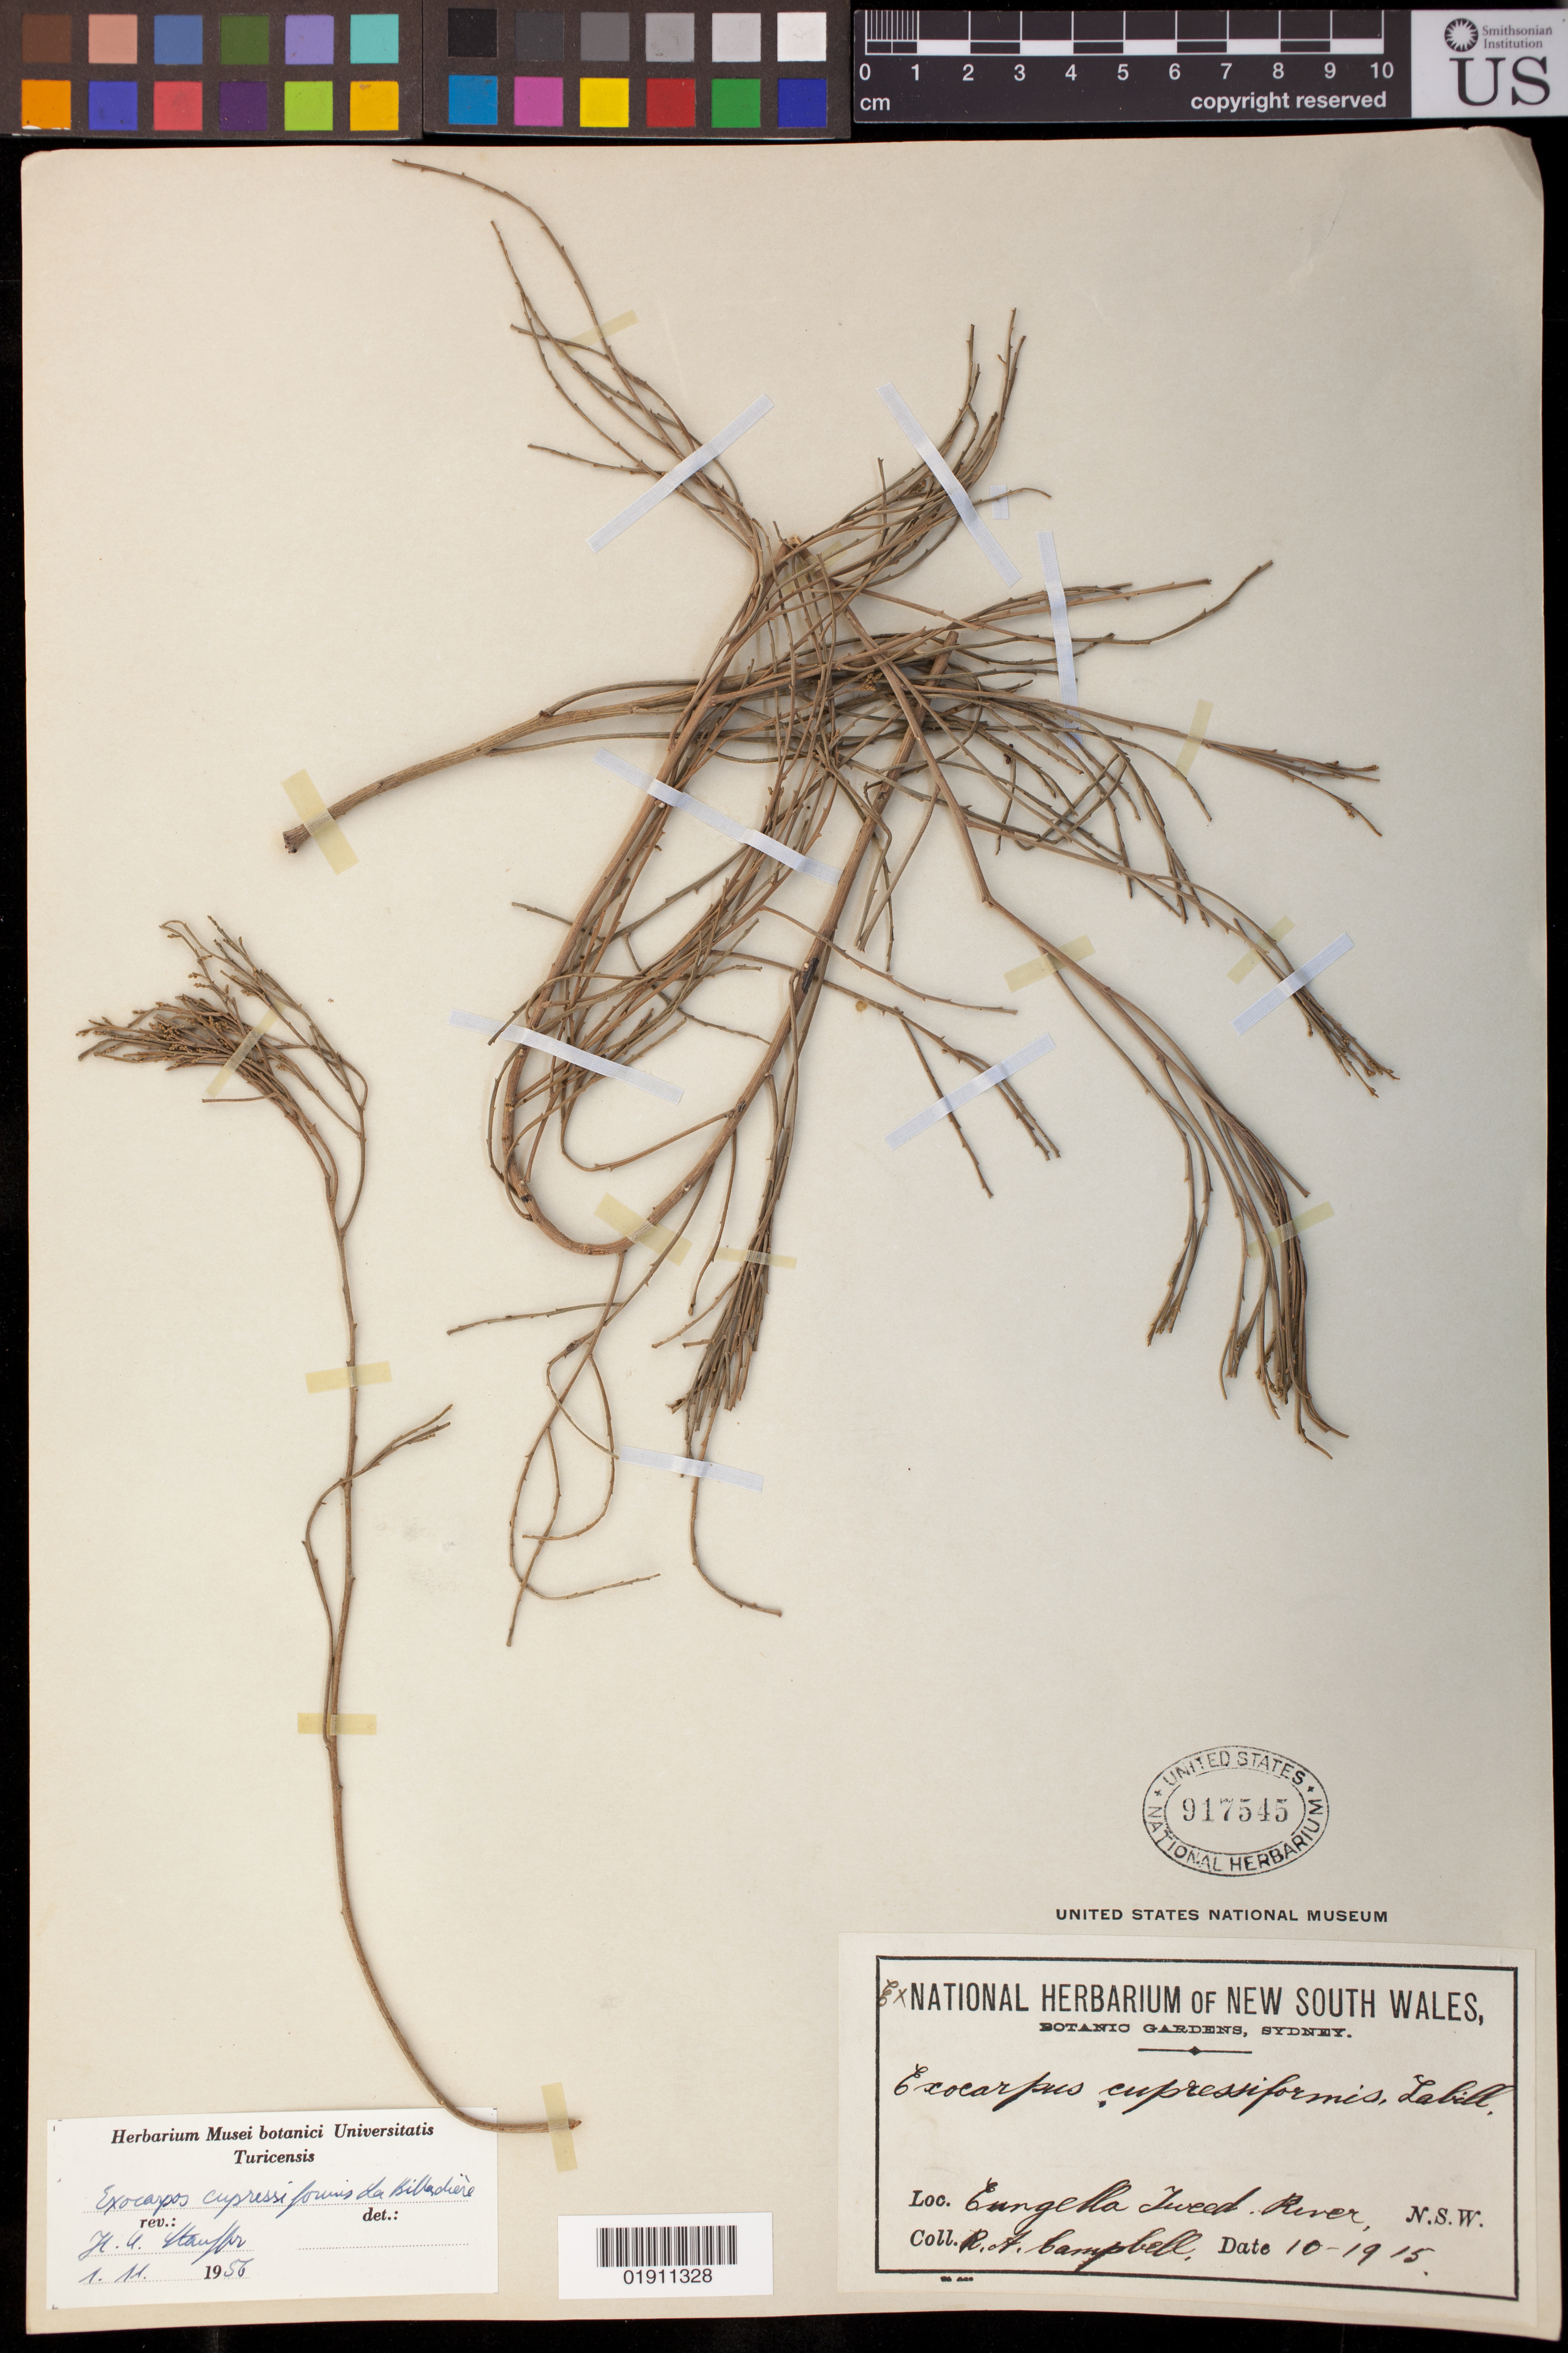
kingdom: Plantae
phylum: Tracheophyta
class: Magnoliopsida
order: Santalales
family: Santalaceae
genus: Exocarpos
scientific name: Exocarpos cupressiformis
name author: Labill.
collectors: R. Campbell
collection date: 1915-10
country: Australia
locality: Eungella Tweed River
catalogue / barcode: US 917545